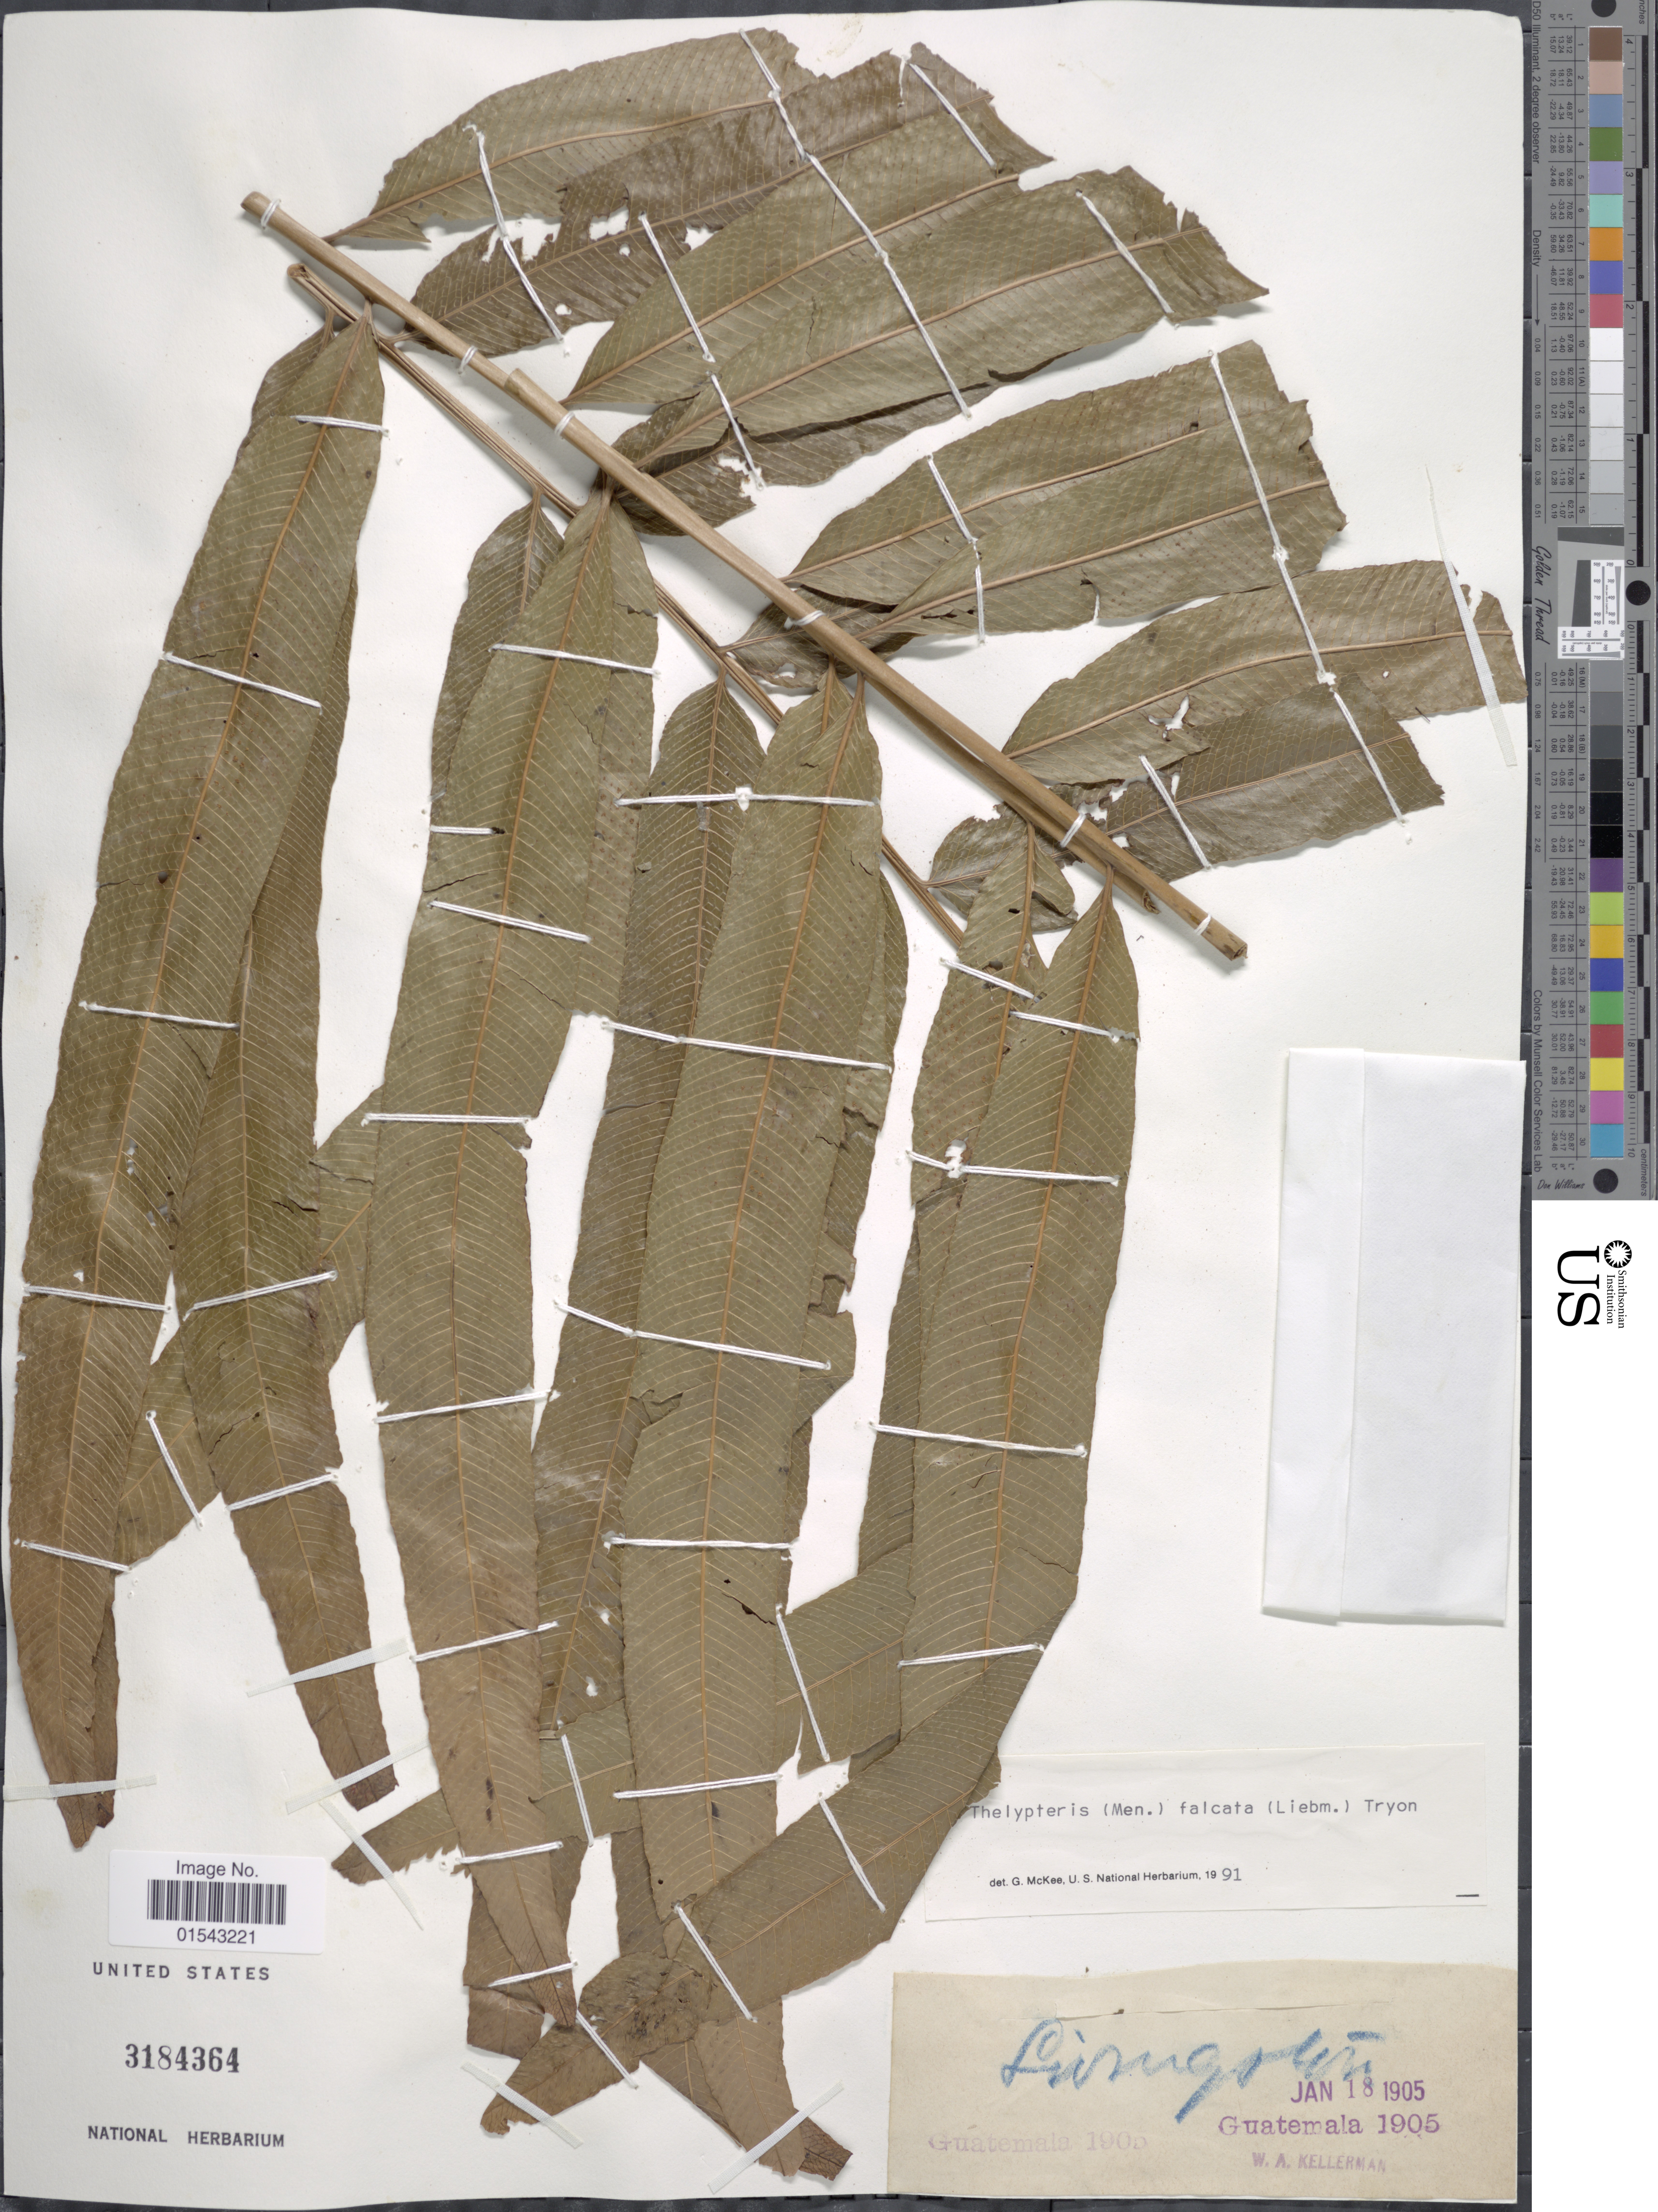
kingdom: Plantae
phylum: Tracheophyta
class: Polypodiopsida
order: Polypodiales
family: Thelypteridaceae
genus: Meniscium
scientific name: Meniscium falcatum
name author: Liebm.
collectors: W. Kellerman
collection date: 1905-01-18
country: Guatemala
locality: Guatemala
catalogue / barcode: US 3184364